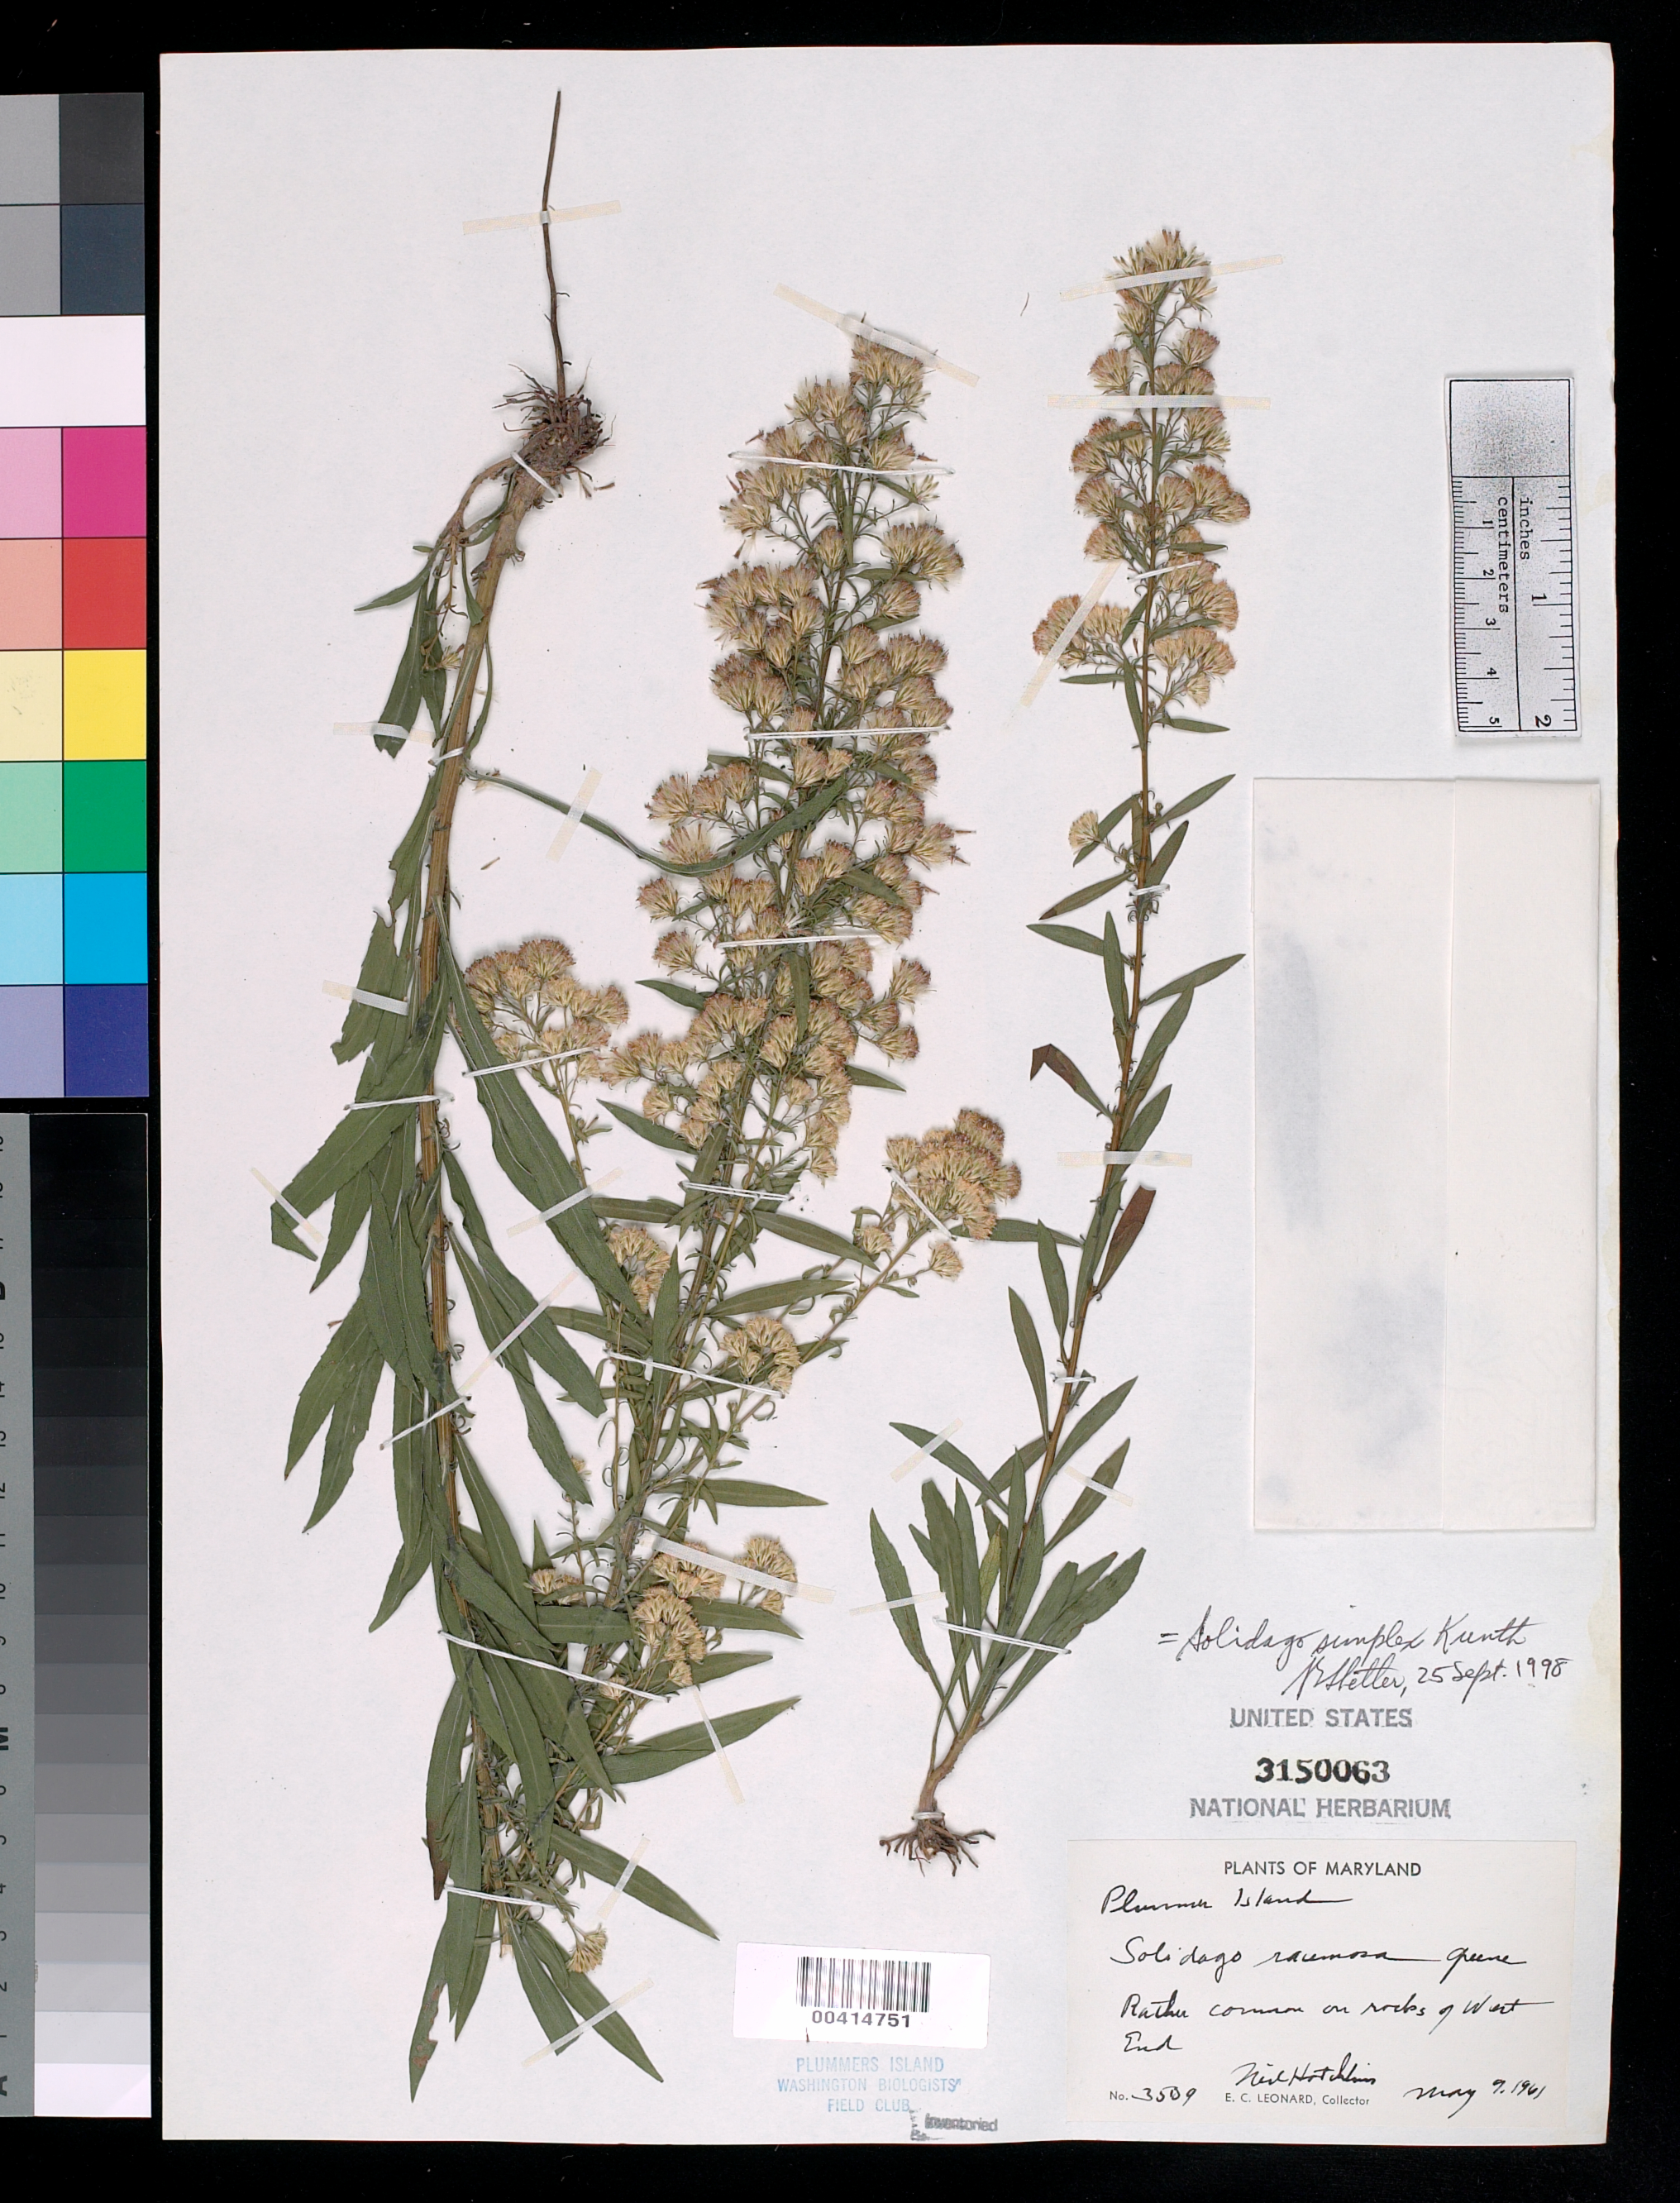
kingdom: Plantae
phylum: Tracheophyta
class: Magnoliopsida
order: Asterales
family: Asteraceae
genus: Solidago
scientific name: Solidago simplex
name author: Kunth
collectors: E. C. Leonard & N. Hotchkiss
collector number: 3509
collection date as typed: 09 May 1961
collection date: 1961-05-09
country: United States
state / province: Maryland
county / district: Montgomery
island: Plummers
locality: Plummer's Island; west end C. & O. Canal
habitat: On rocks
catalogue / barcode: US 3150063